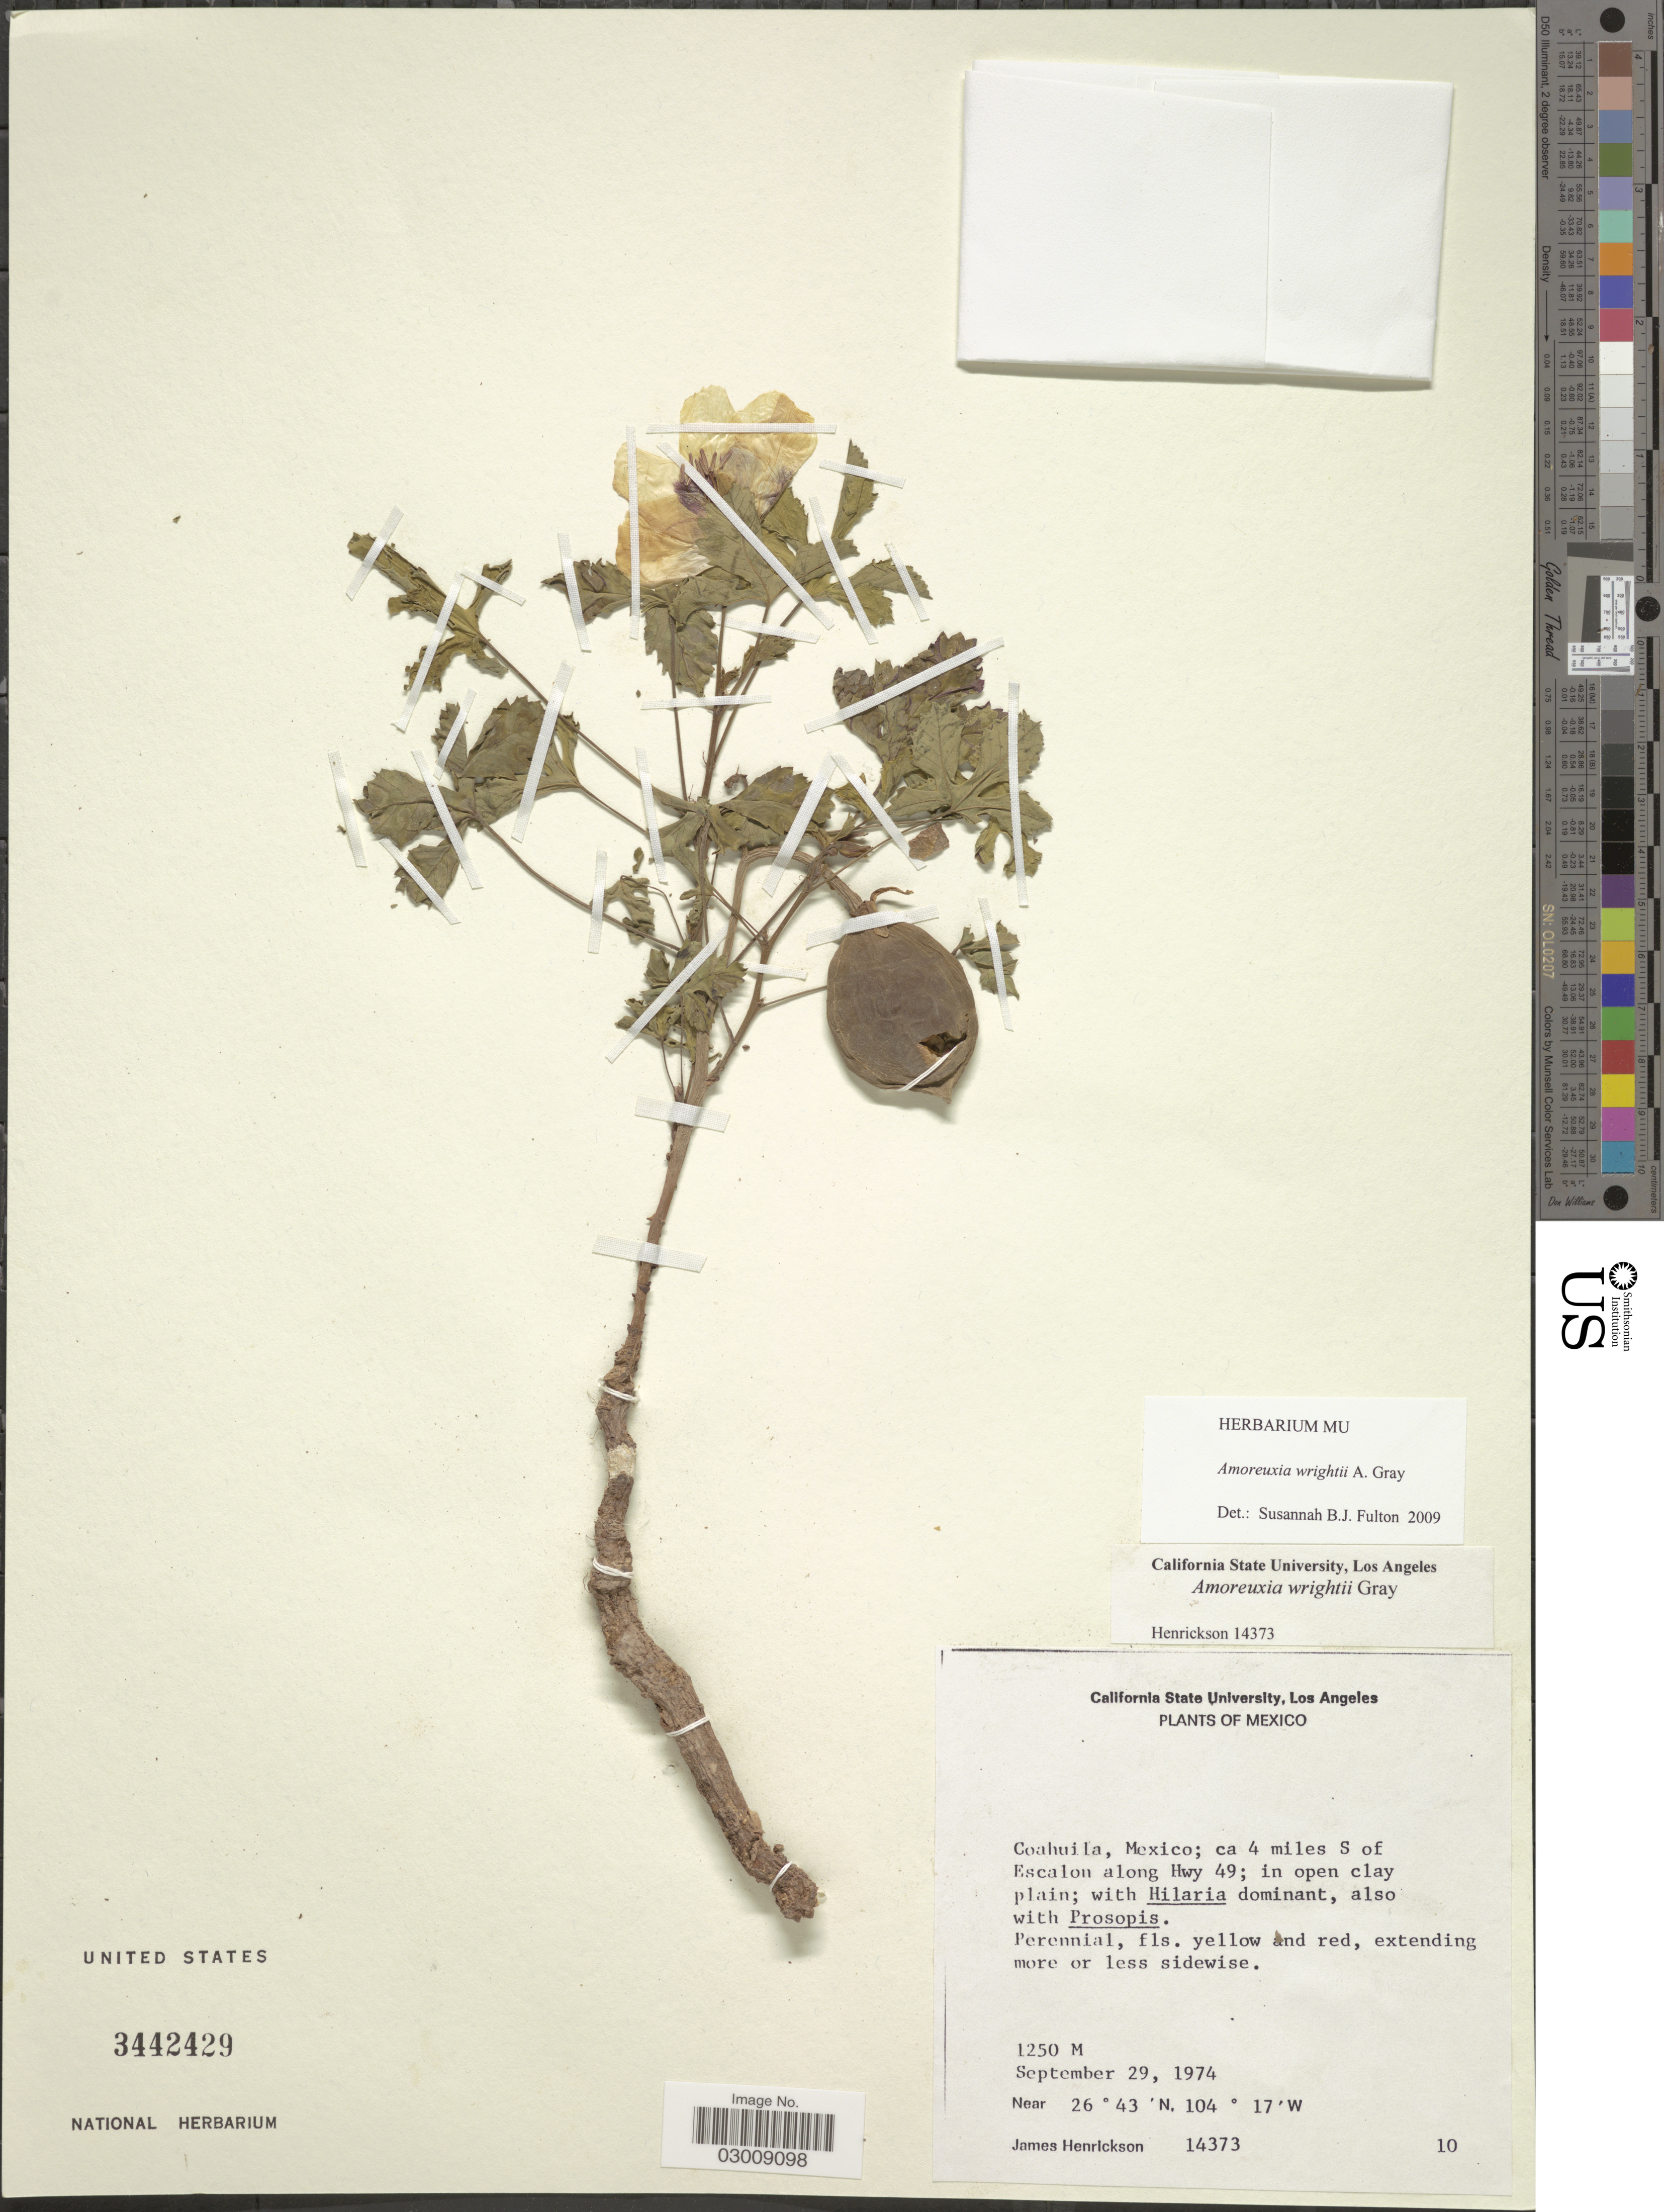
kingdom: Plantae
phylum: Tracheophyta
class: Magnoliopsida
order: Malvales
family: Cochlospermaceae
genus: Amoreuxia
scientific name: Amoreuxia wrightii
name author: A. Gray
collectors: J. Henrickson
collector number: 14373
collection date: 1974-09-29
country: Mexico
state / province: Coahuila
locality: Ca 4 miles S of Escalon along Hwy 49; in open clay plain.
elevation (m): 1250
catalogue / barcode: US 3442429